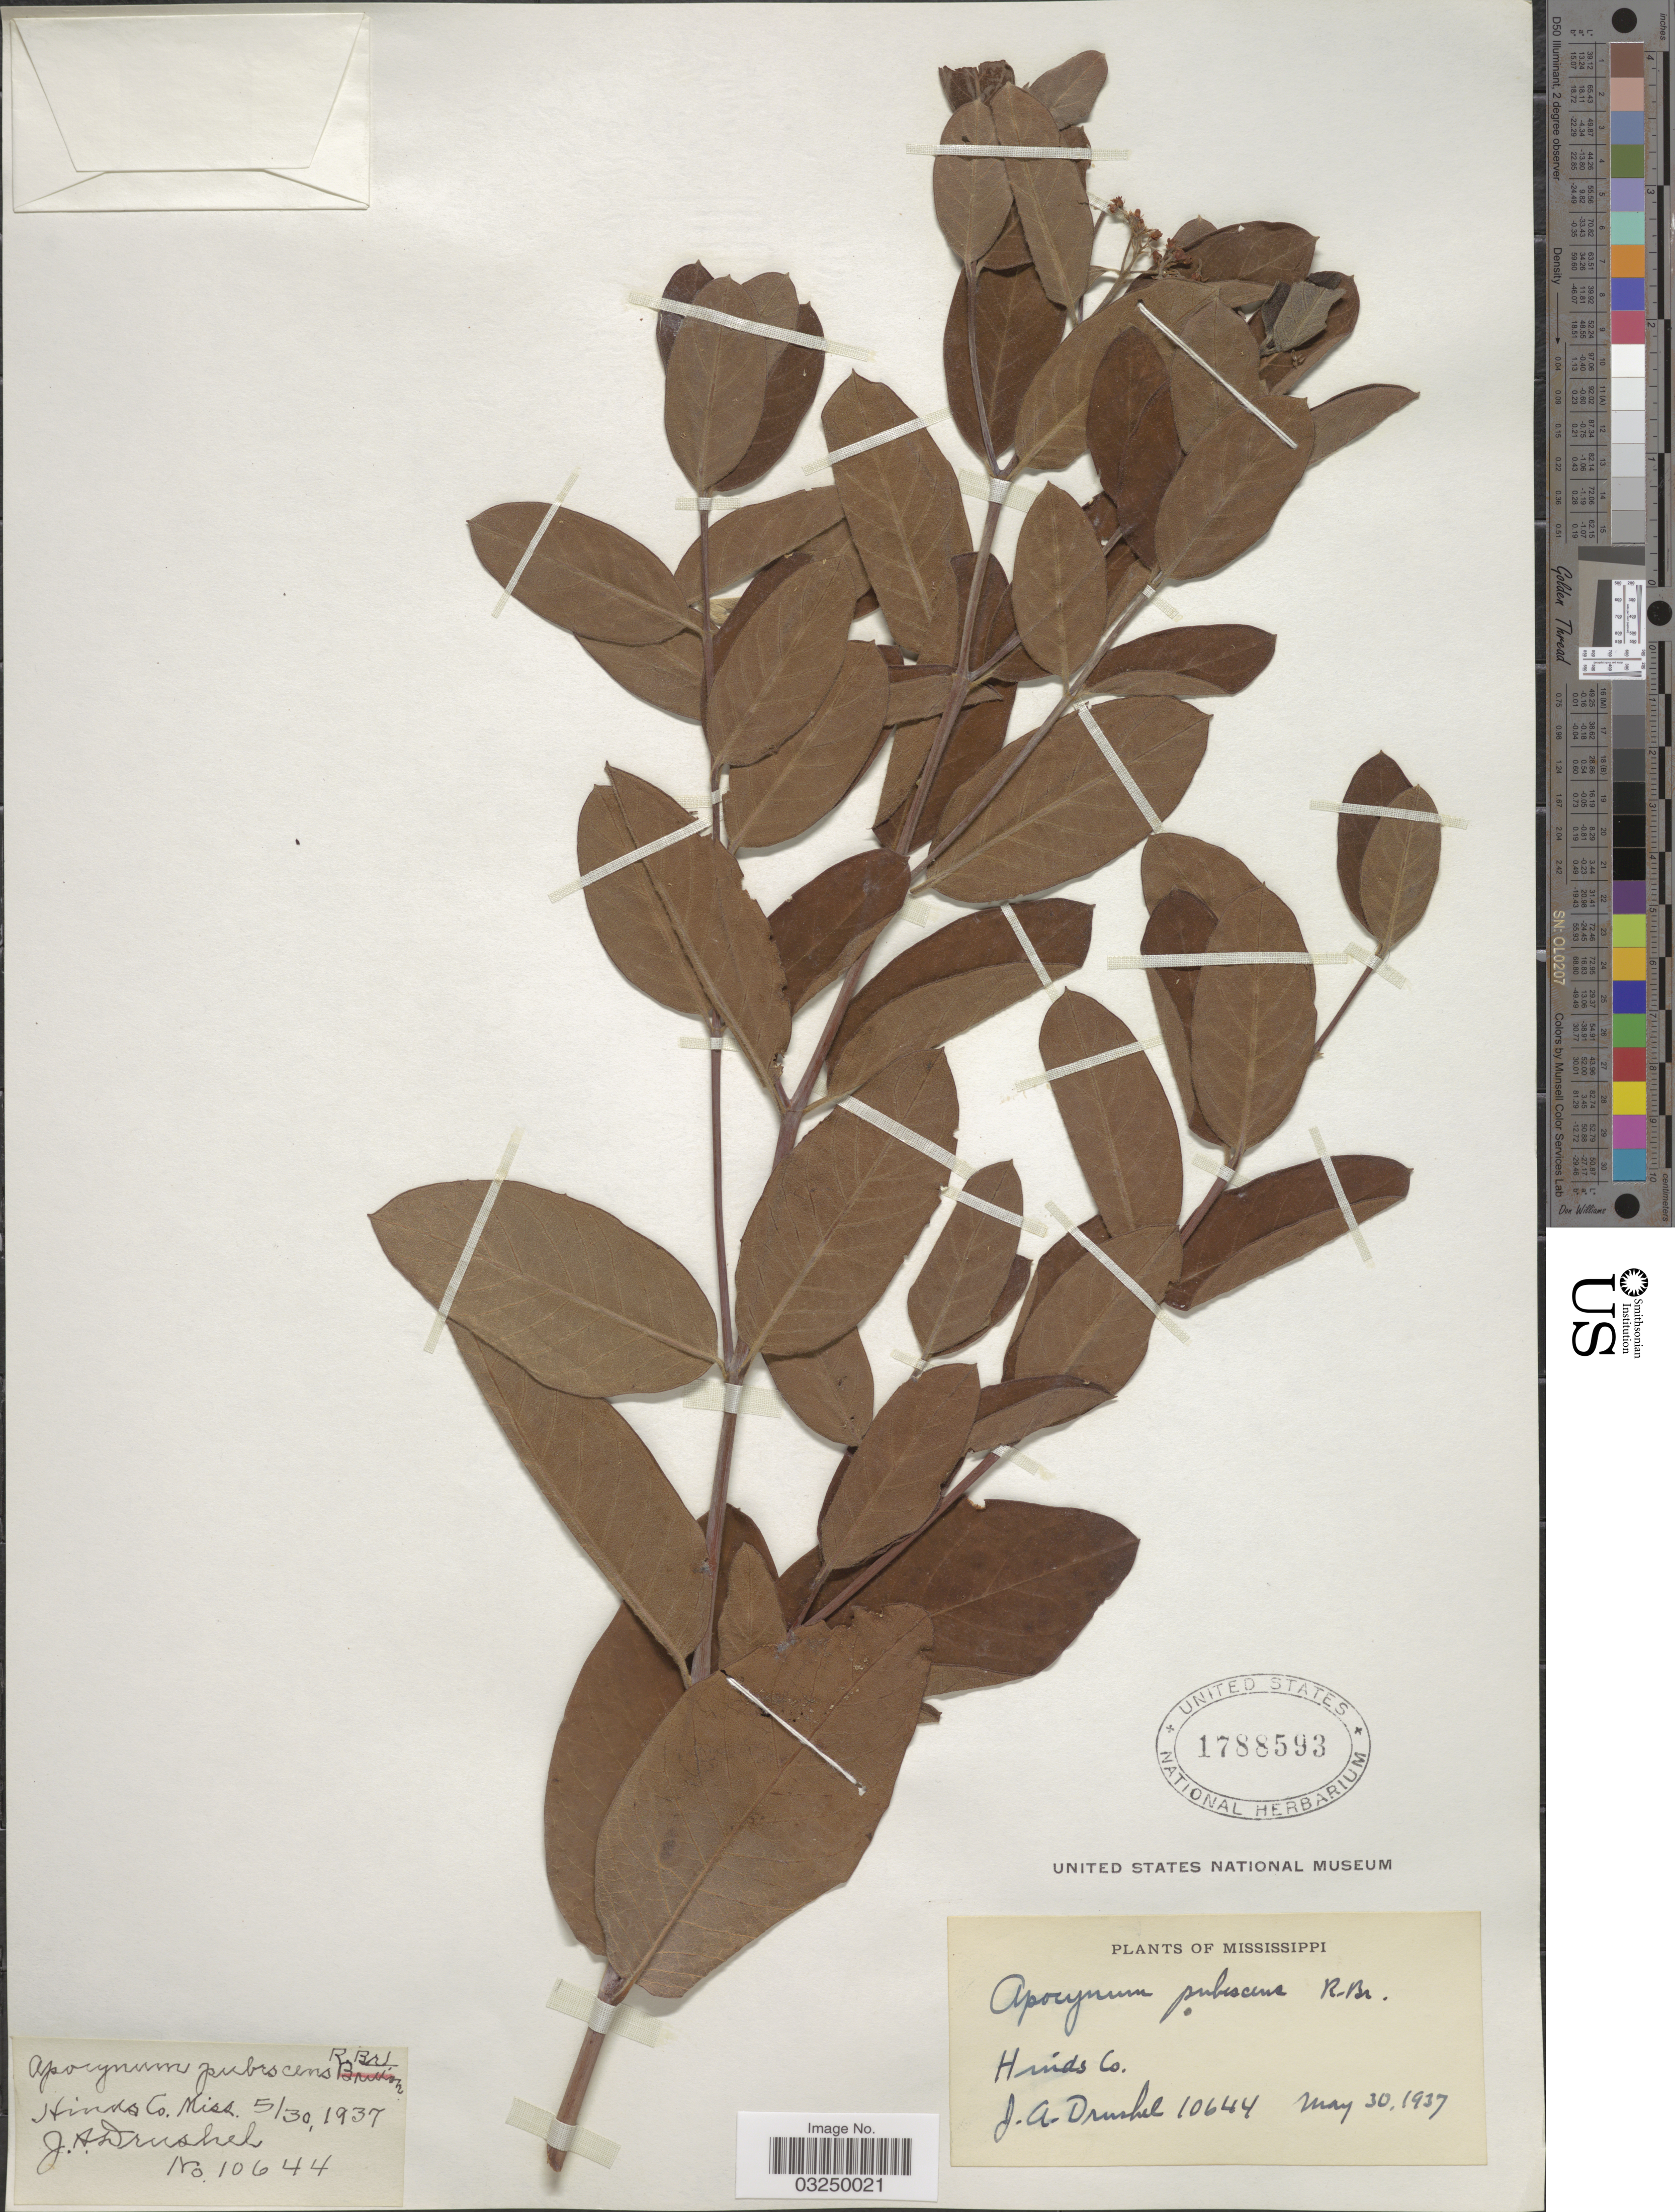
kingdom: Plantae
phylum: Tracheophyta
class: Magnoliopsida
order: Gentianales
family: Apocynaceae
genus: Apocynum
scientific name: Apocynum pubescens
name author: Mitch. ex R. Br.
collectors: J. A. Drushel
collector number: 10644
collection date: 1937-05-30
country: United States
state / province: Mississippi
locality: Hinds Co.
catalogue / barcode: US 1788593